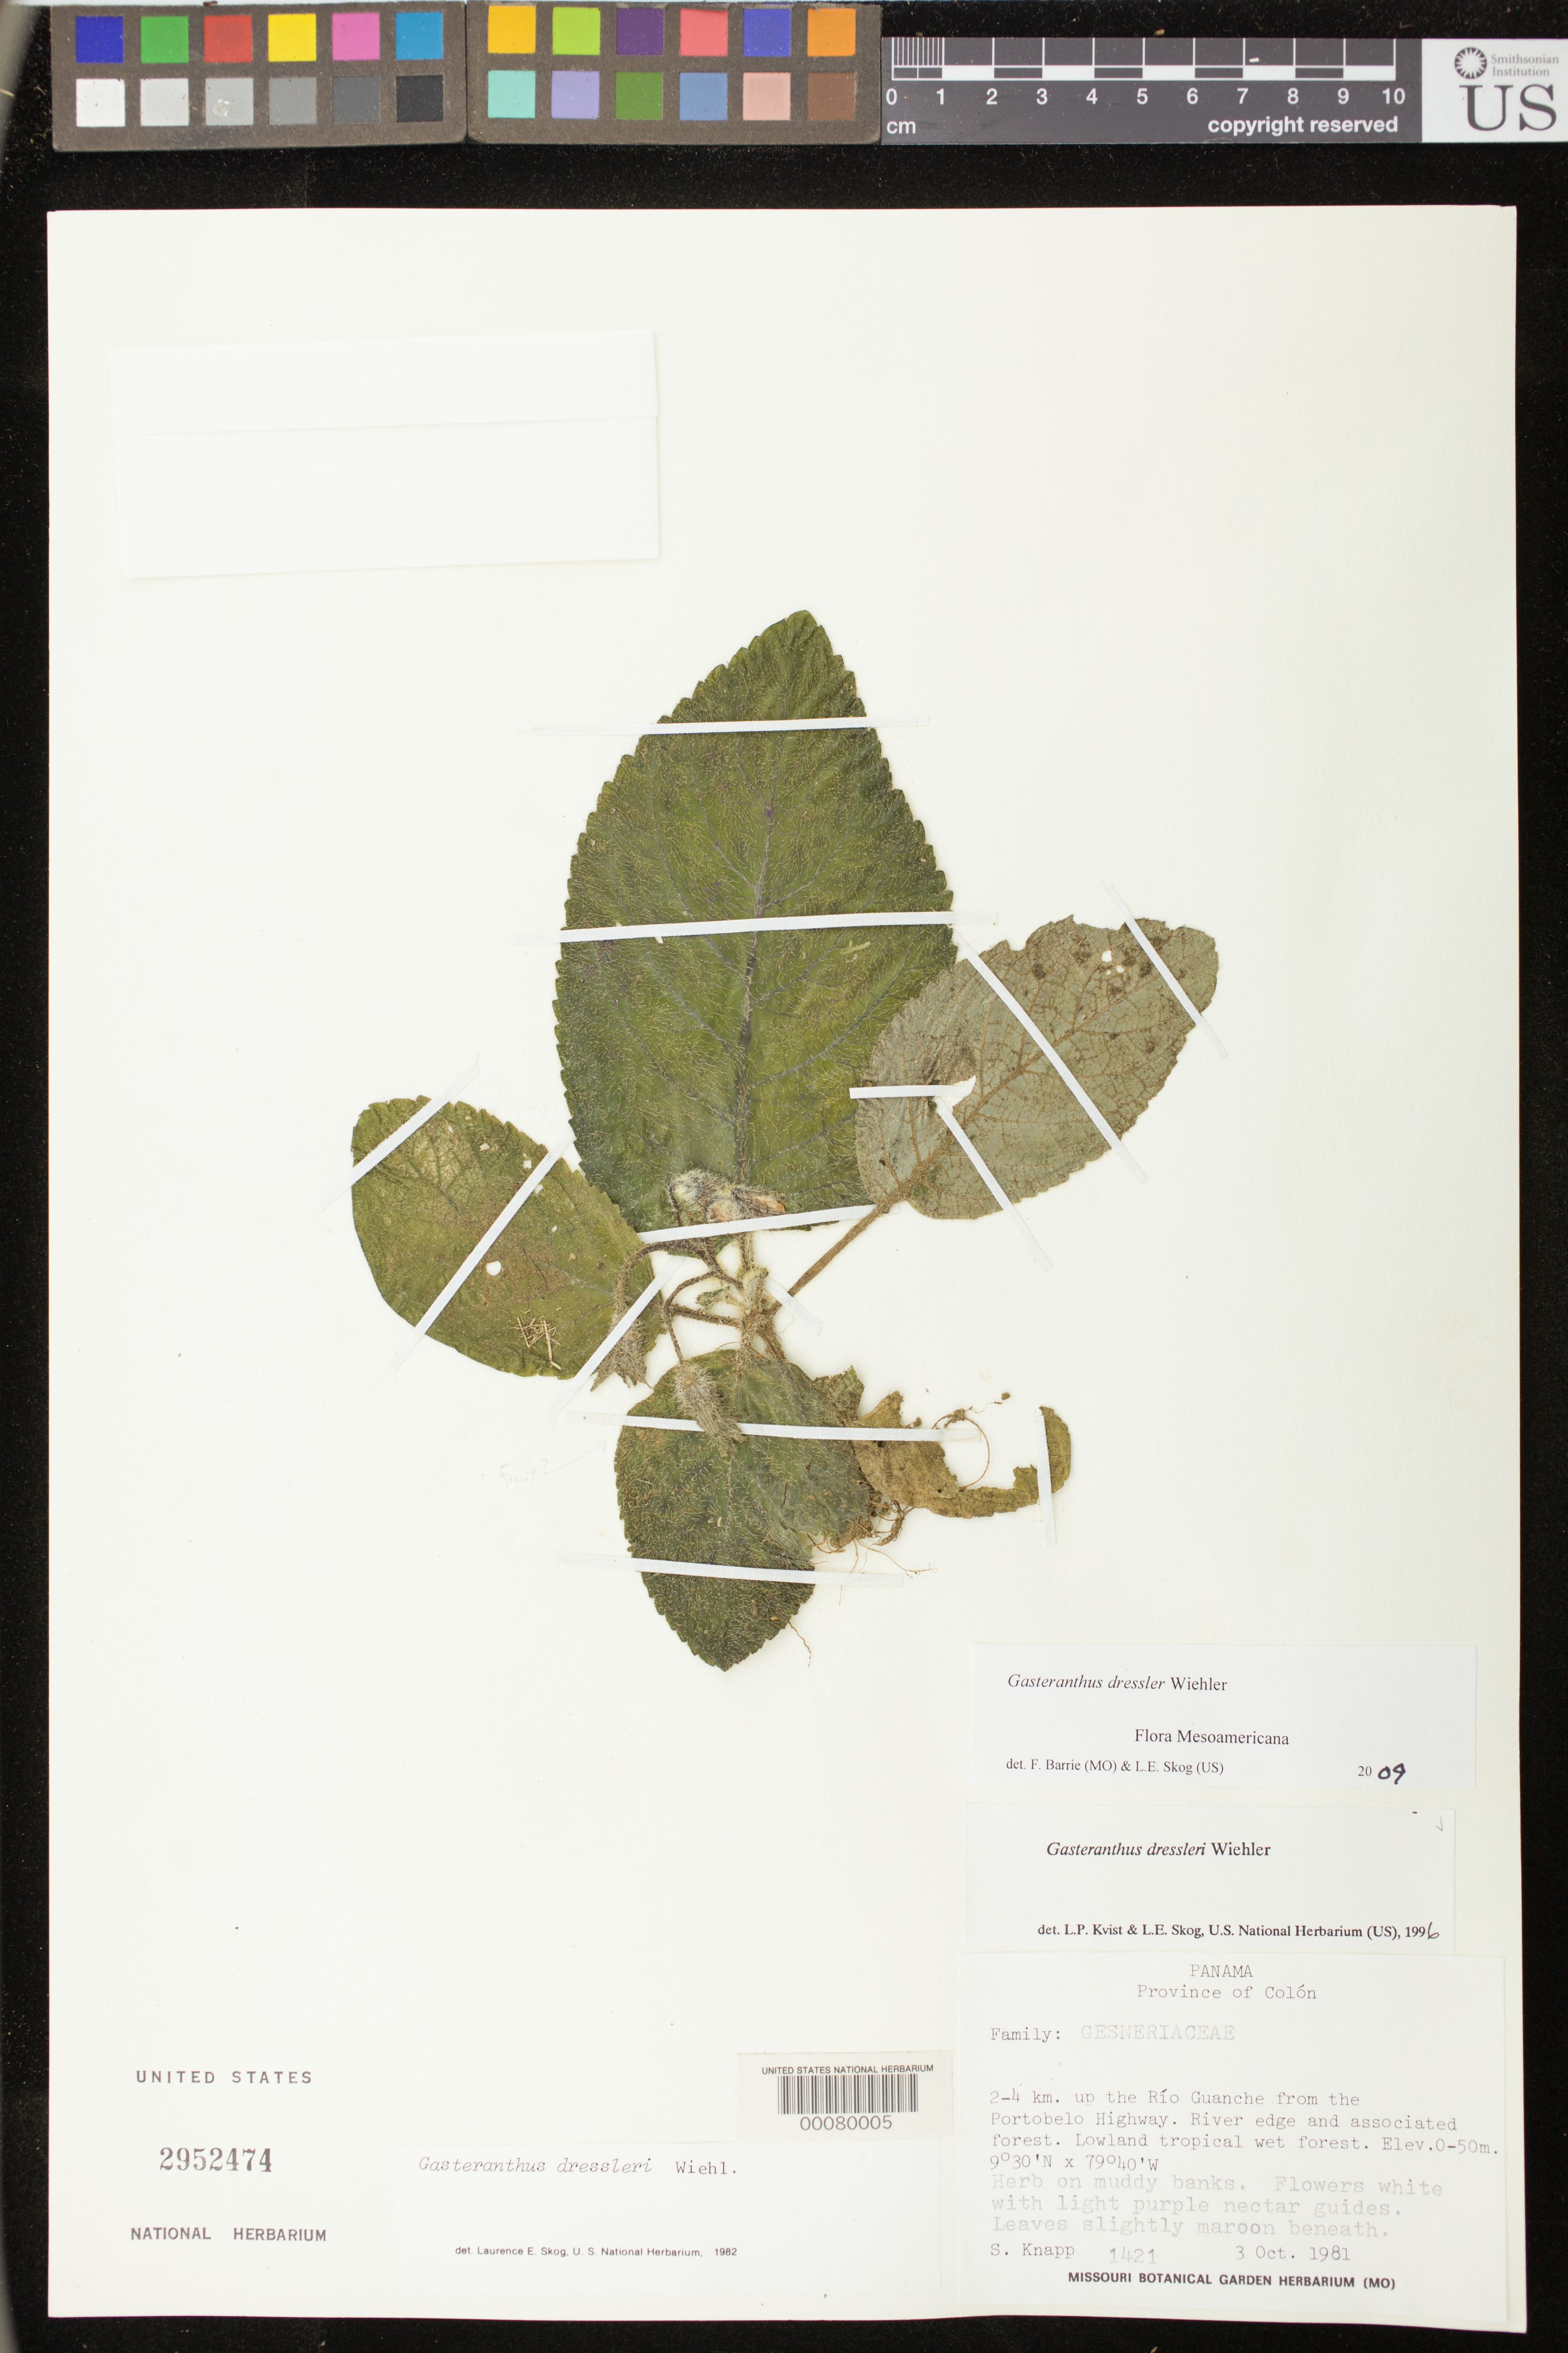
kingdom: Plantae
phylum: Tracheophyta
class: Magnoliopsida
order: Lamiales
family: Gesneriaceae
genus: Gasteranthus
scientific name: Gasteranthus dressleri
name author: Wiehler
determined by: Skog, Laurence E.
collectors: S. Knapp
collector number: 1421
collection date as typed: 03 Oct 1981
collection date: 1981-10-03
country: Panama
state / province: Colón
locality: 2-4 km up the Río Guanche from the Portobelo Highway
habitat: Lowland tropical wet forest; on muddy banks; river edge and associated forest. On muddy banks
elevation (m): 0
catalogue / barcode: US 2952474